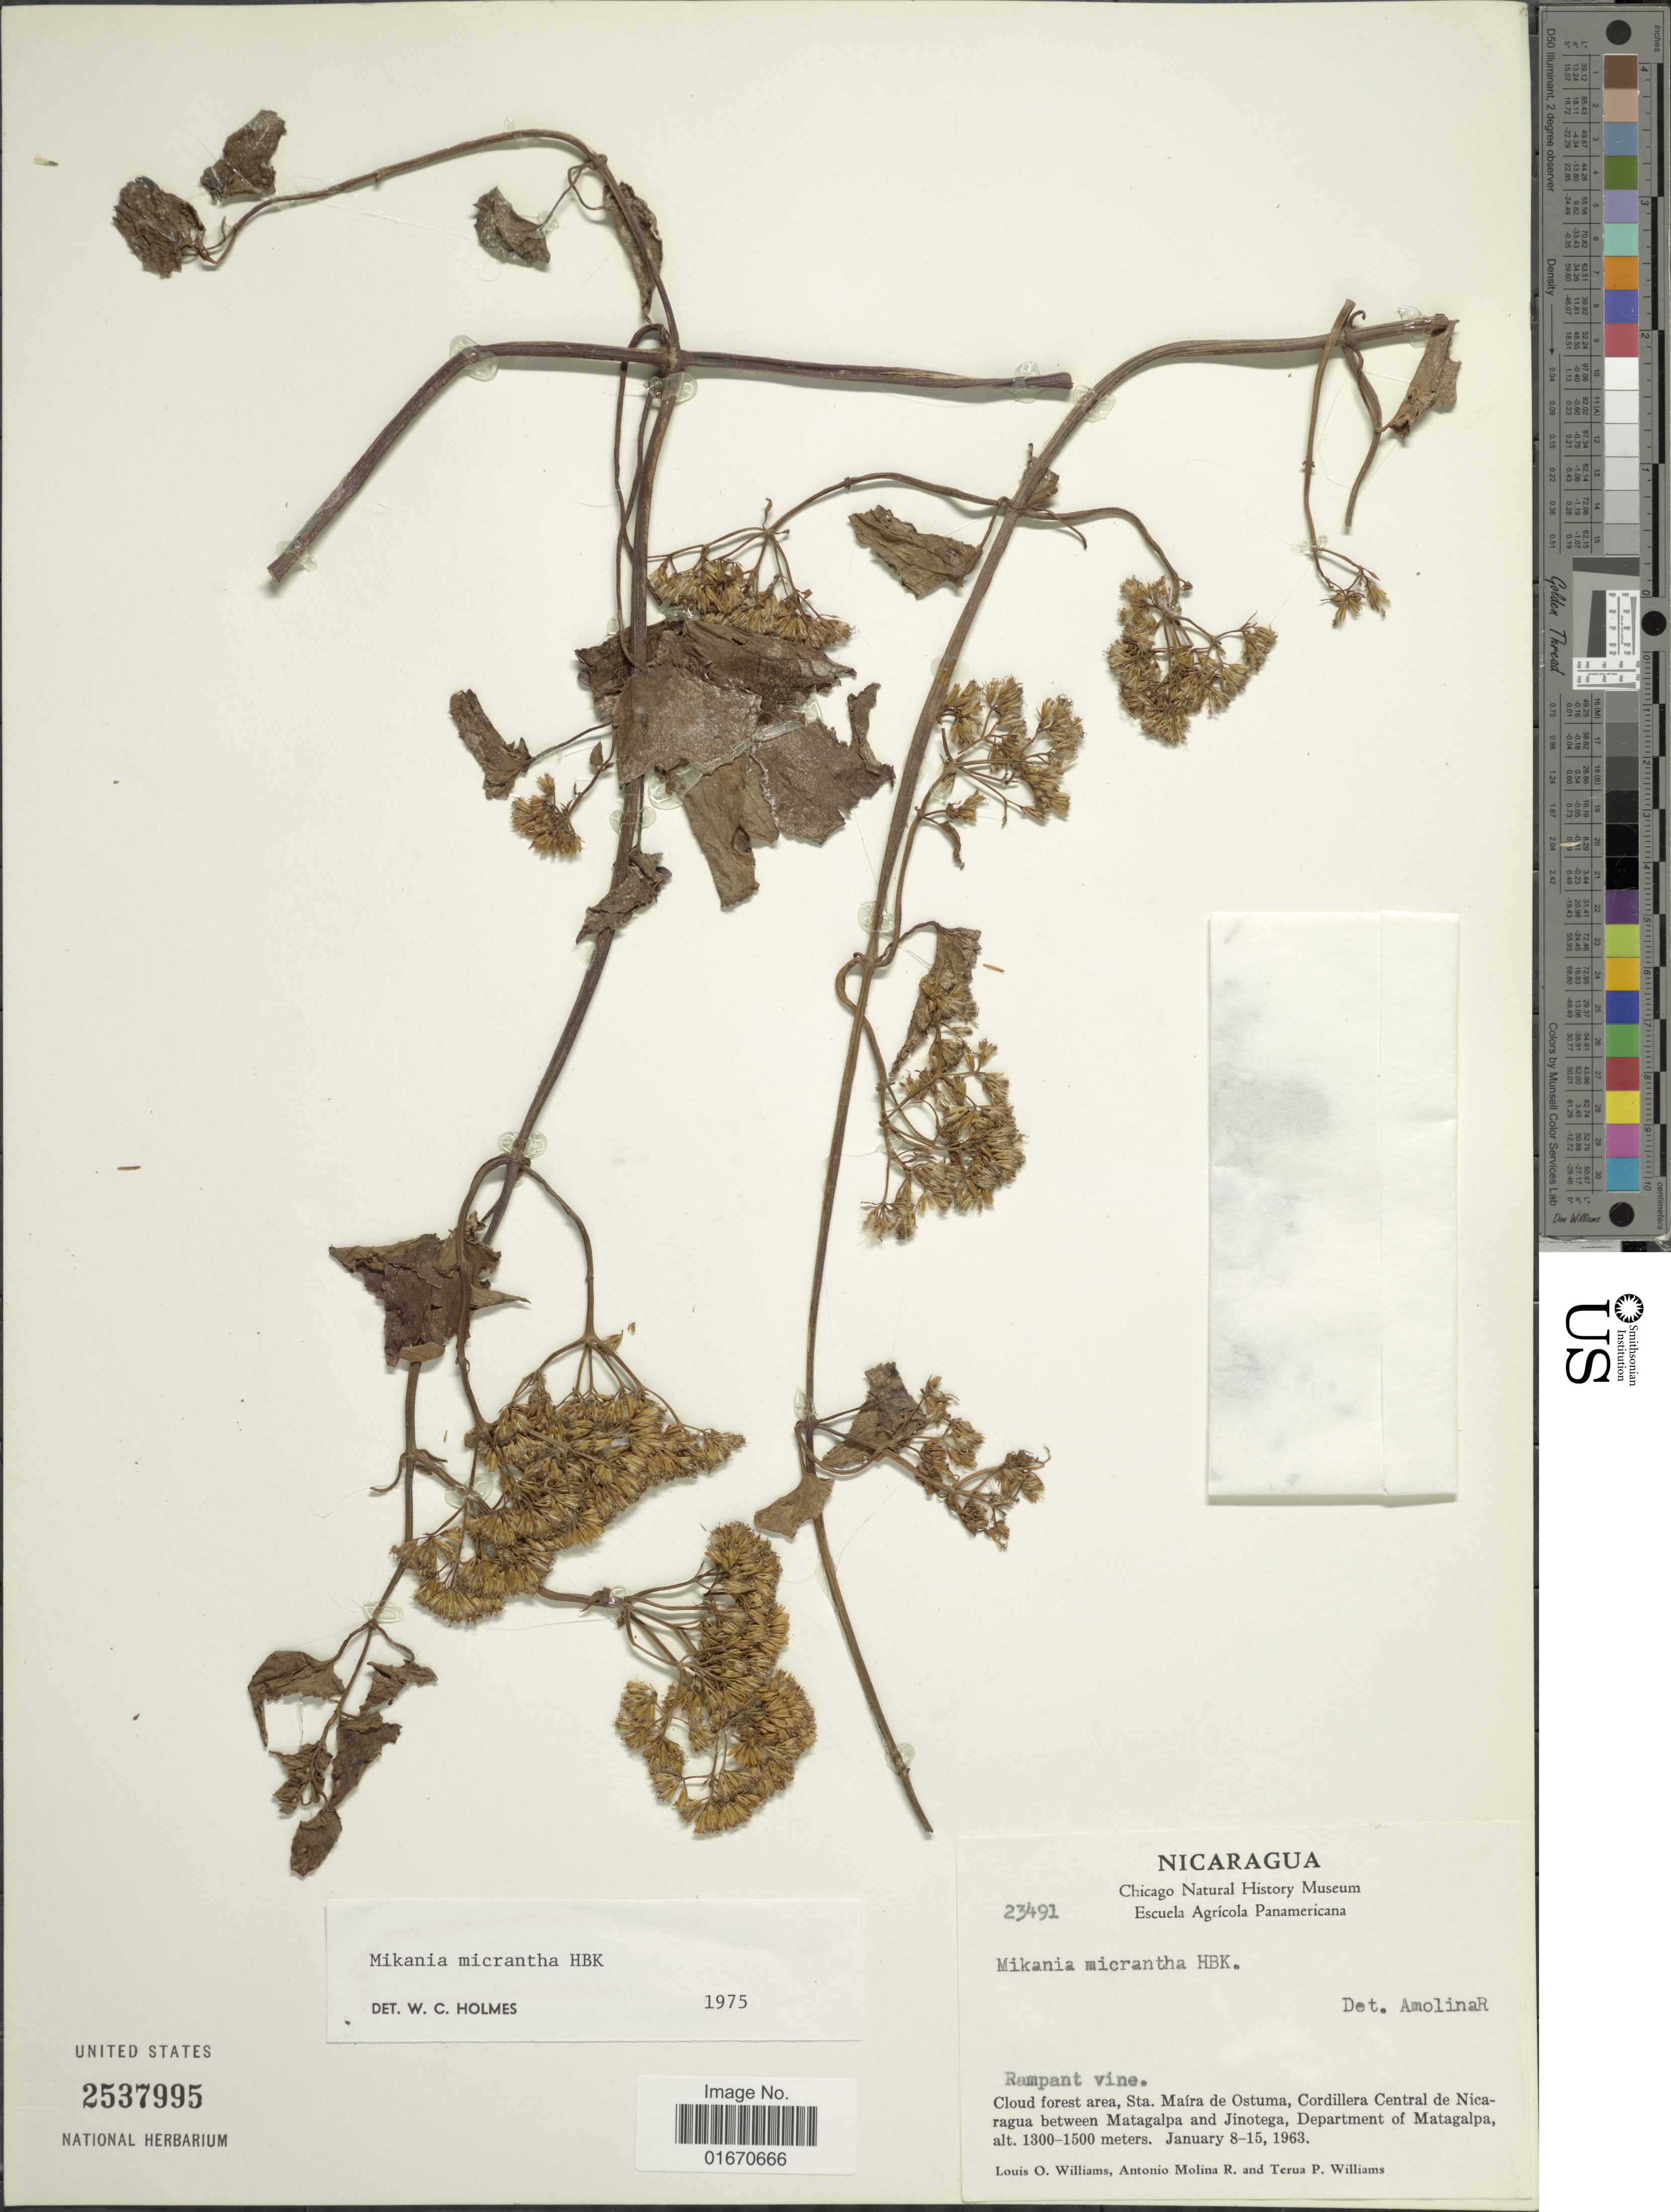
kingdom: Plantae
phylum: Tracheophyta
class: Magnoliopsida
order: Asterales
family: Asteraceae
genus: Mikania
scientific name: Mikania micrantha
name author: Kunth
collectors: L. O. Williams, A. Molina R. & T. P. Williams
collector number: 23491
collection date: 1963-01-08/1963-01-15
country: Nicaragua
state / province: Matagalpa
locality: Cloud forest area, Sta. Maira de Ostuma, Cordillera Central de Nicaragua between Matagalpa and Jinotega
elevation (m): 1300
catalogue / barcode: US 2537995